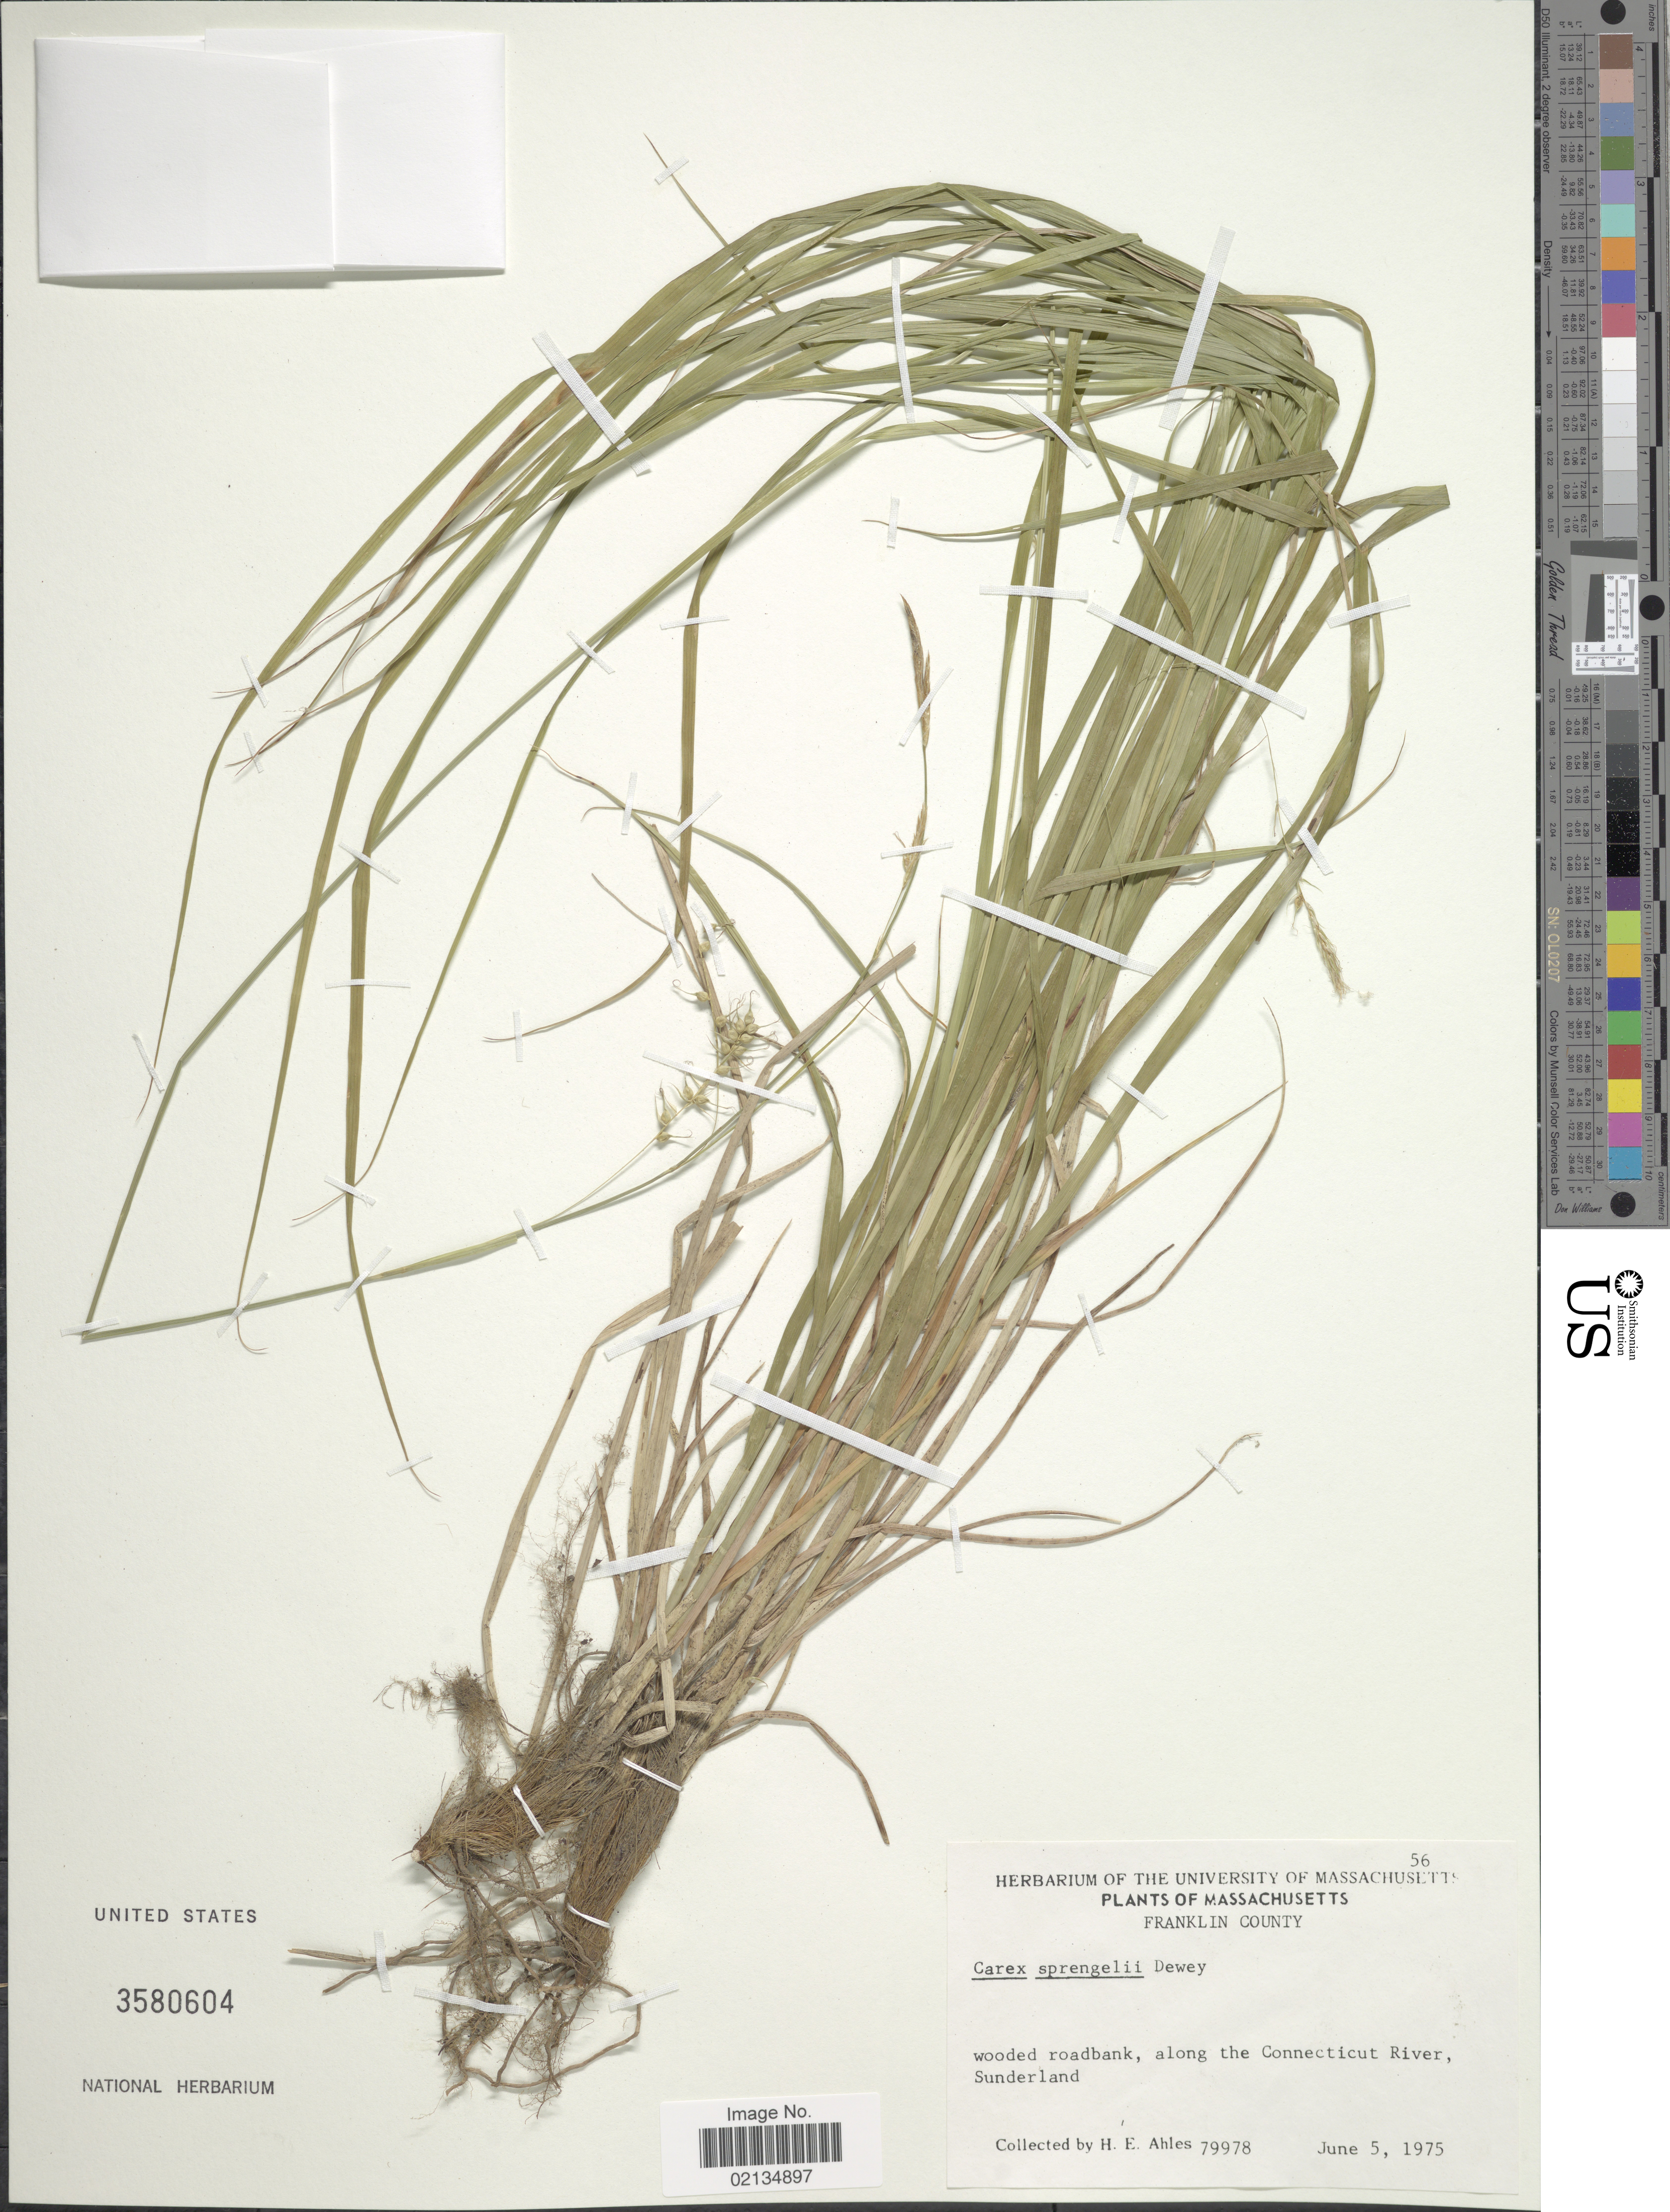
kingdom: Plantae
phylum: Tracheophyta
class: Liliopsida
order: Poales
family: Cyperaceae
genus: Carex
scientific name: Carex sprengelii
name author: Dewey ex Spreng.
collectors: H. E. Ahles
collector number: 79978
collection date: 1975-06-05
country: United States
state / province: Massachusetts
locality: Massachusetts, Franklin County. Wooded roadbank, along the Connecticut River Sunderland.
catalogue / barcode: US 3580604